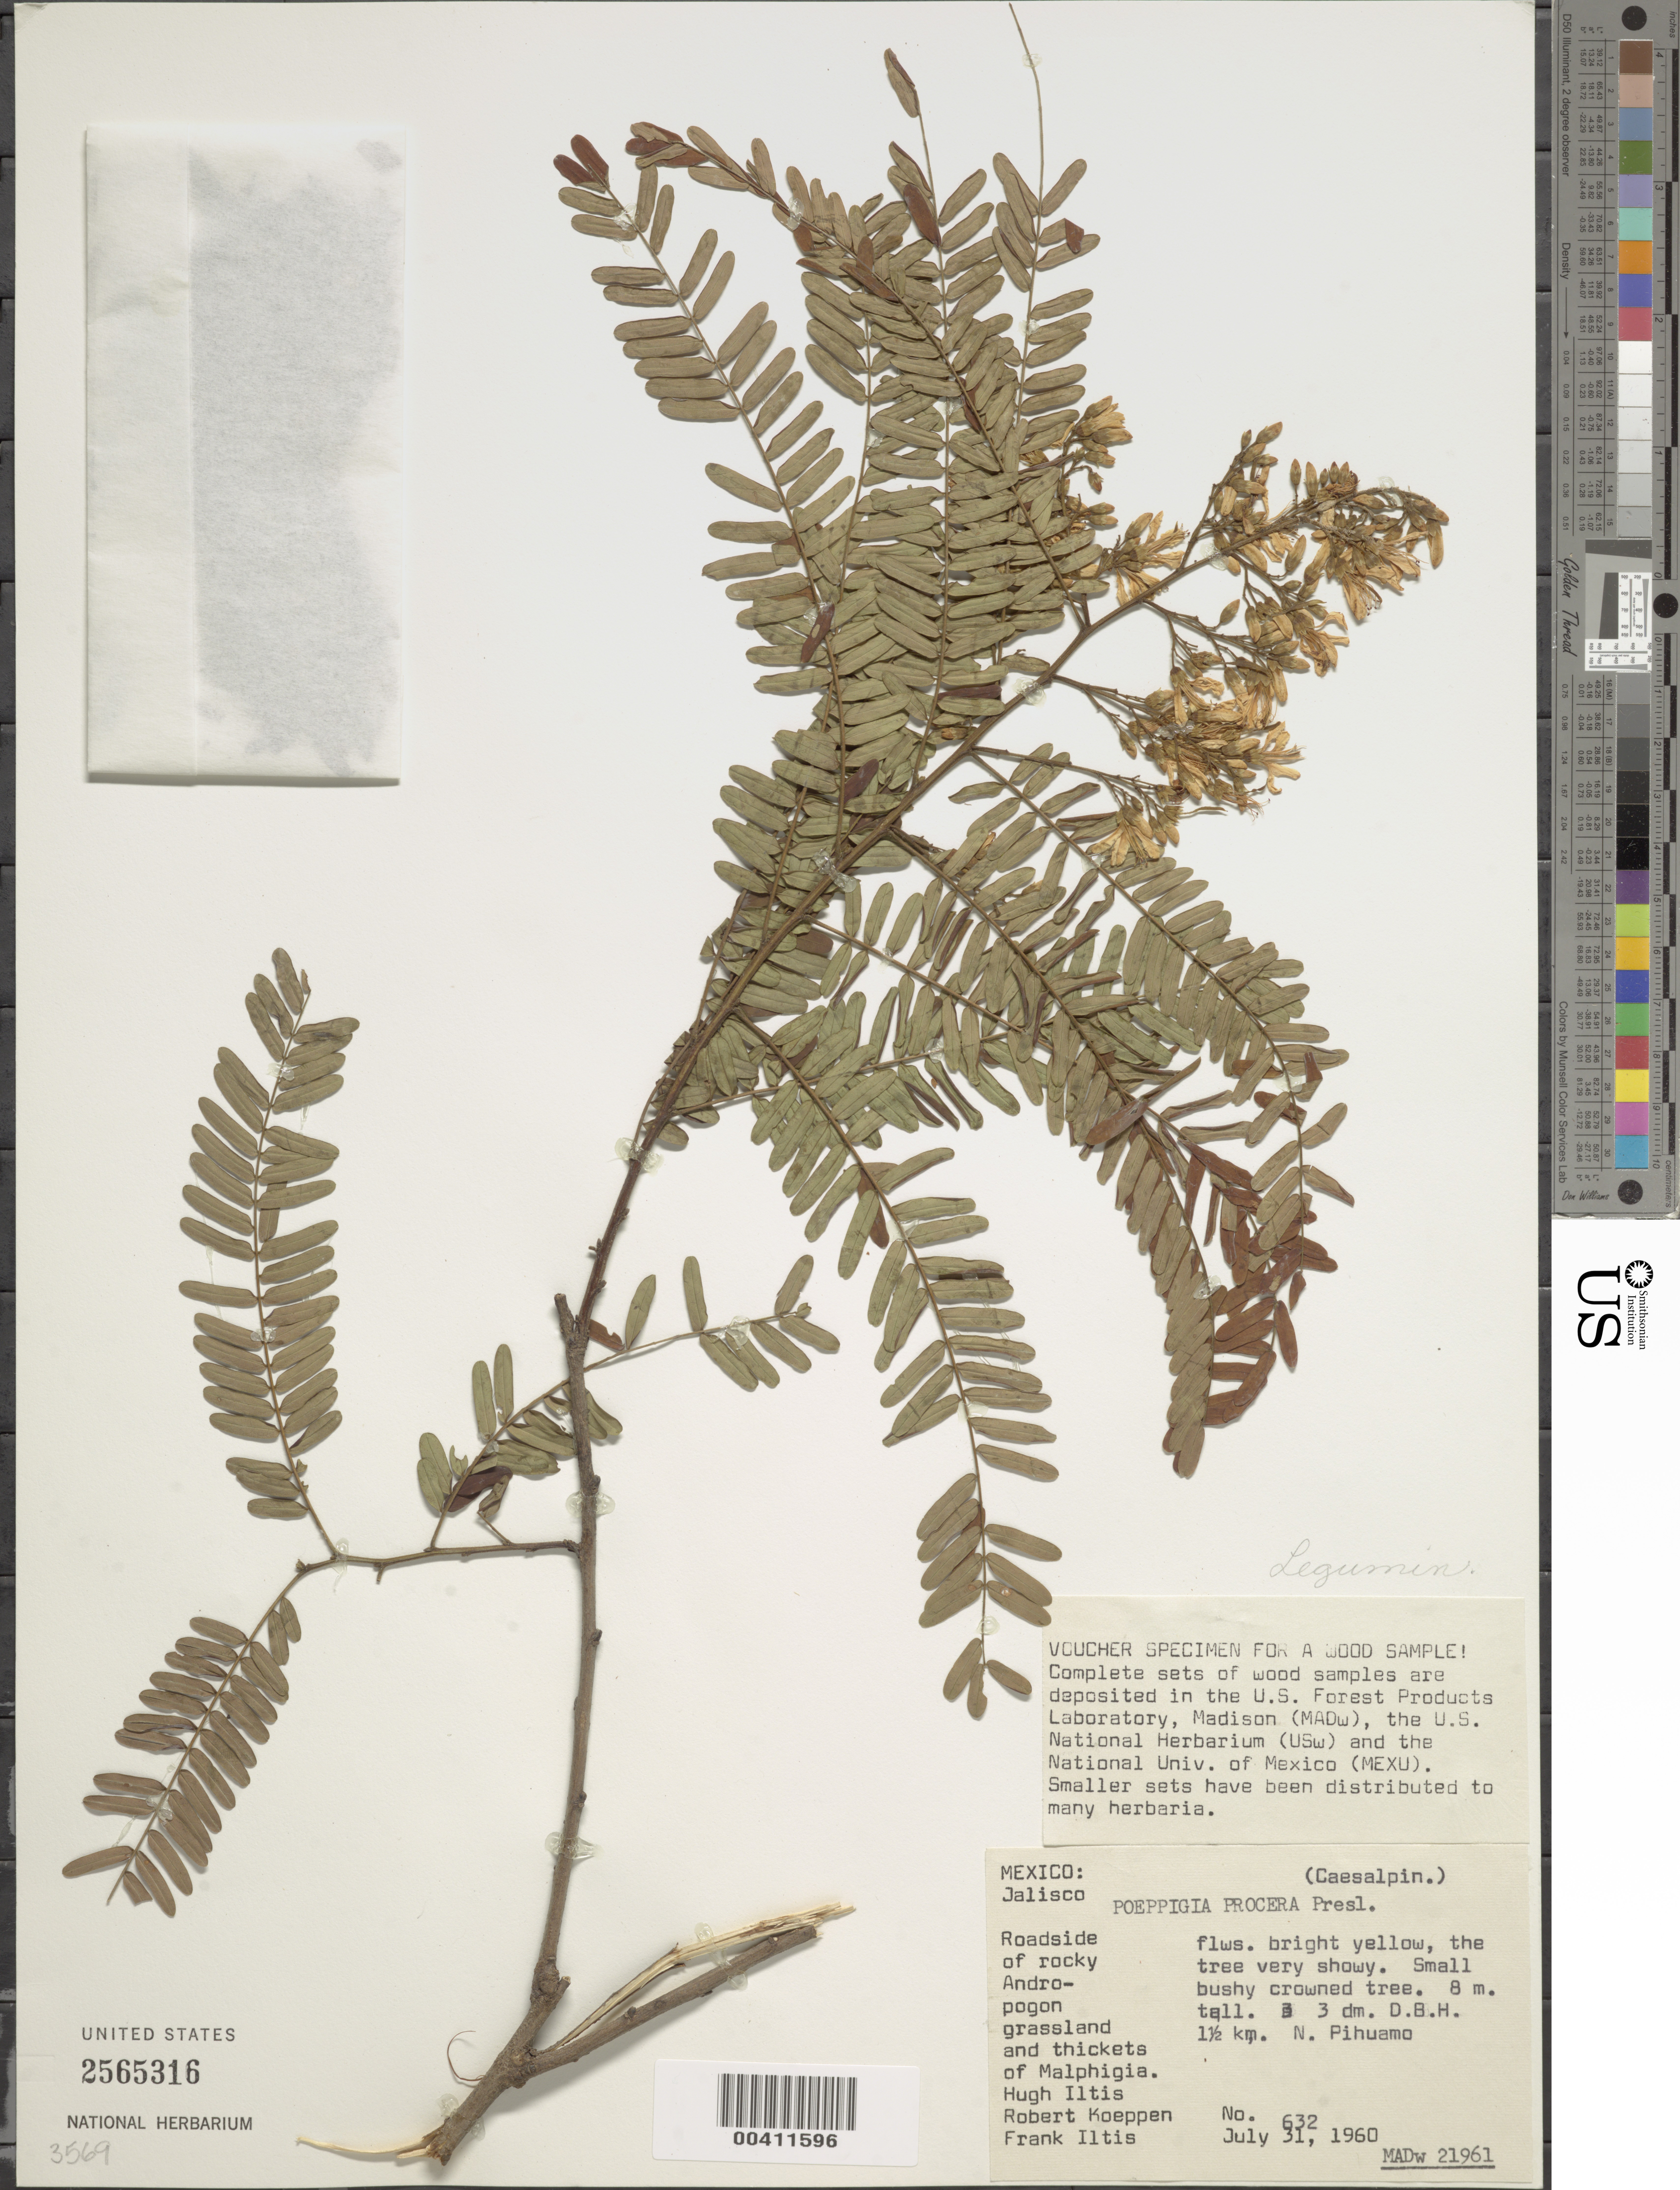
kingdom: Plantae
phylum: Tracheophyta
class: Magnoliopsida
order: Fabales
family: Fabaceae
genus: Poeppigia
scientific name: Poeppigia procera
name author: C. Presl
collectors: H. H. Iltis, R. C. Koeppen & F. S. Iltis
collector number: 632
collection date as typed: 31 Jul 1960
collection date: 1960-07-31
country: Mexico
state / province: Jalisco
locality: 1.5 km N of Pihuamo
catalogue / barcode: US 2565316